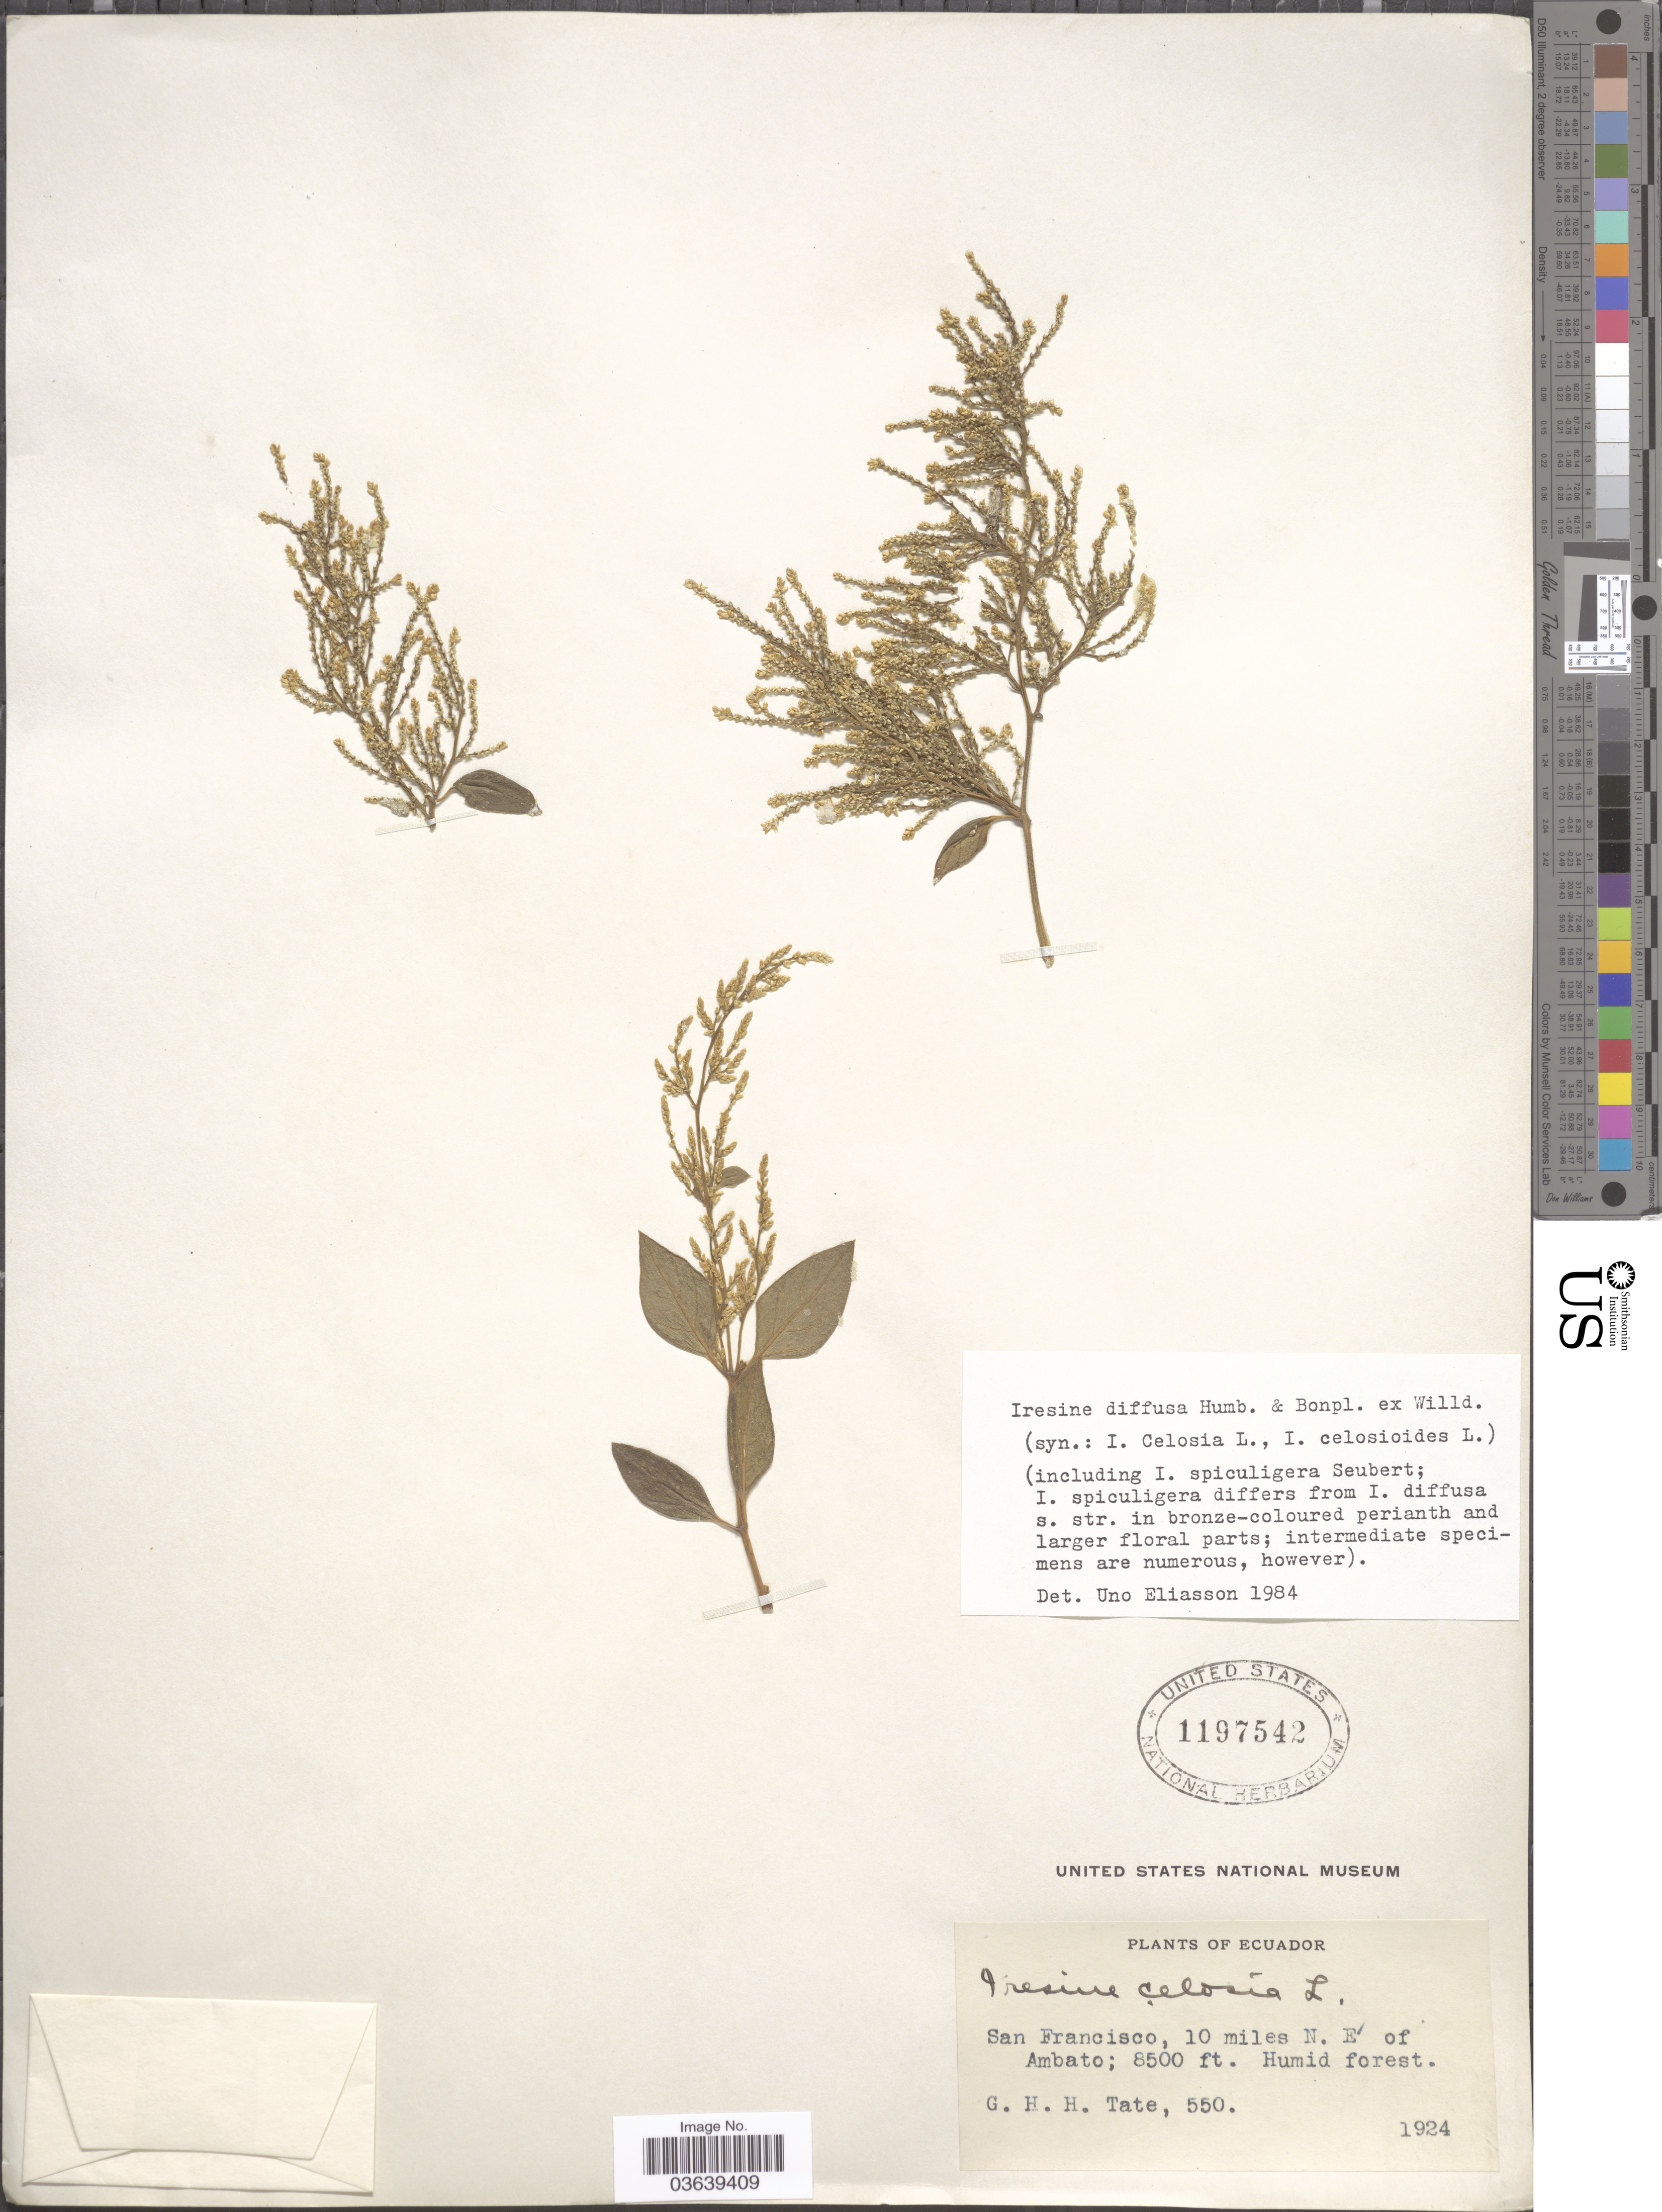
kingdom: Plantae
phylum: Tracheophyta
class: Magnoliopsida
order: Caryophyllales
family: Amaranthaceae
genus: Iresine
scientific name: Iresine diffusa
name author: Humb. & Bonpl. ex Willd.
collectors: G. H. H.Tate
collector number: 550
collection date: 1924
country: Ecuador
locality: San Francisco, 10 miles N. E. of Ambato.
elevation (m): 2591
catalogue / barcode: US 1197542